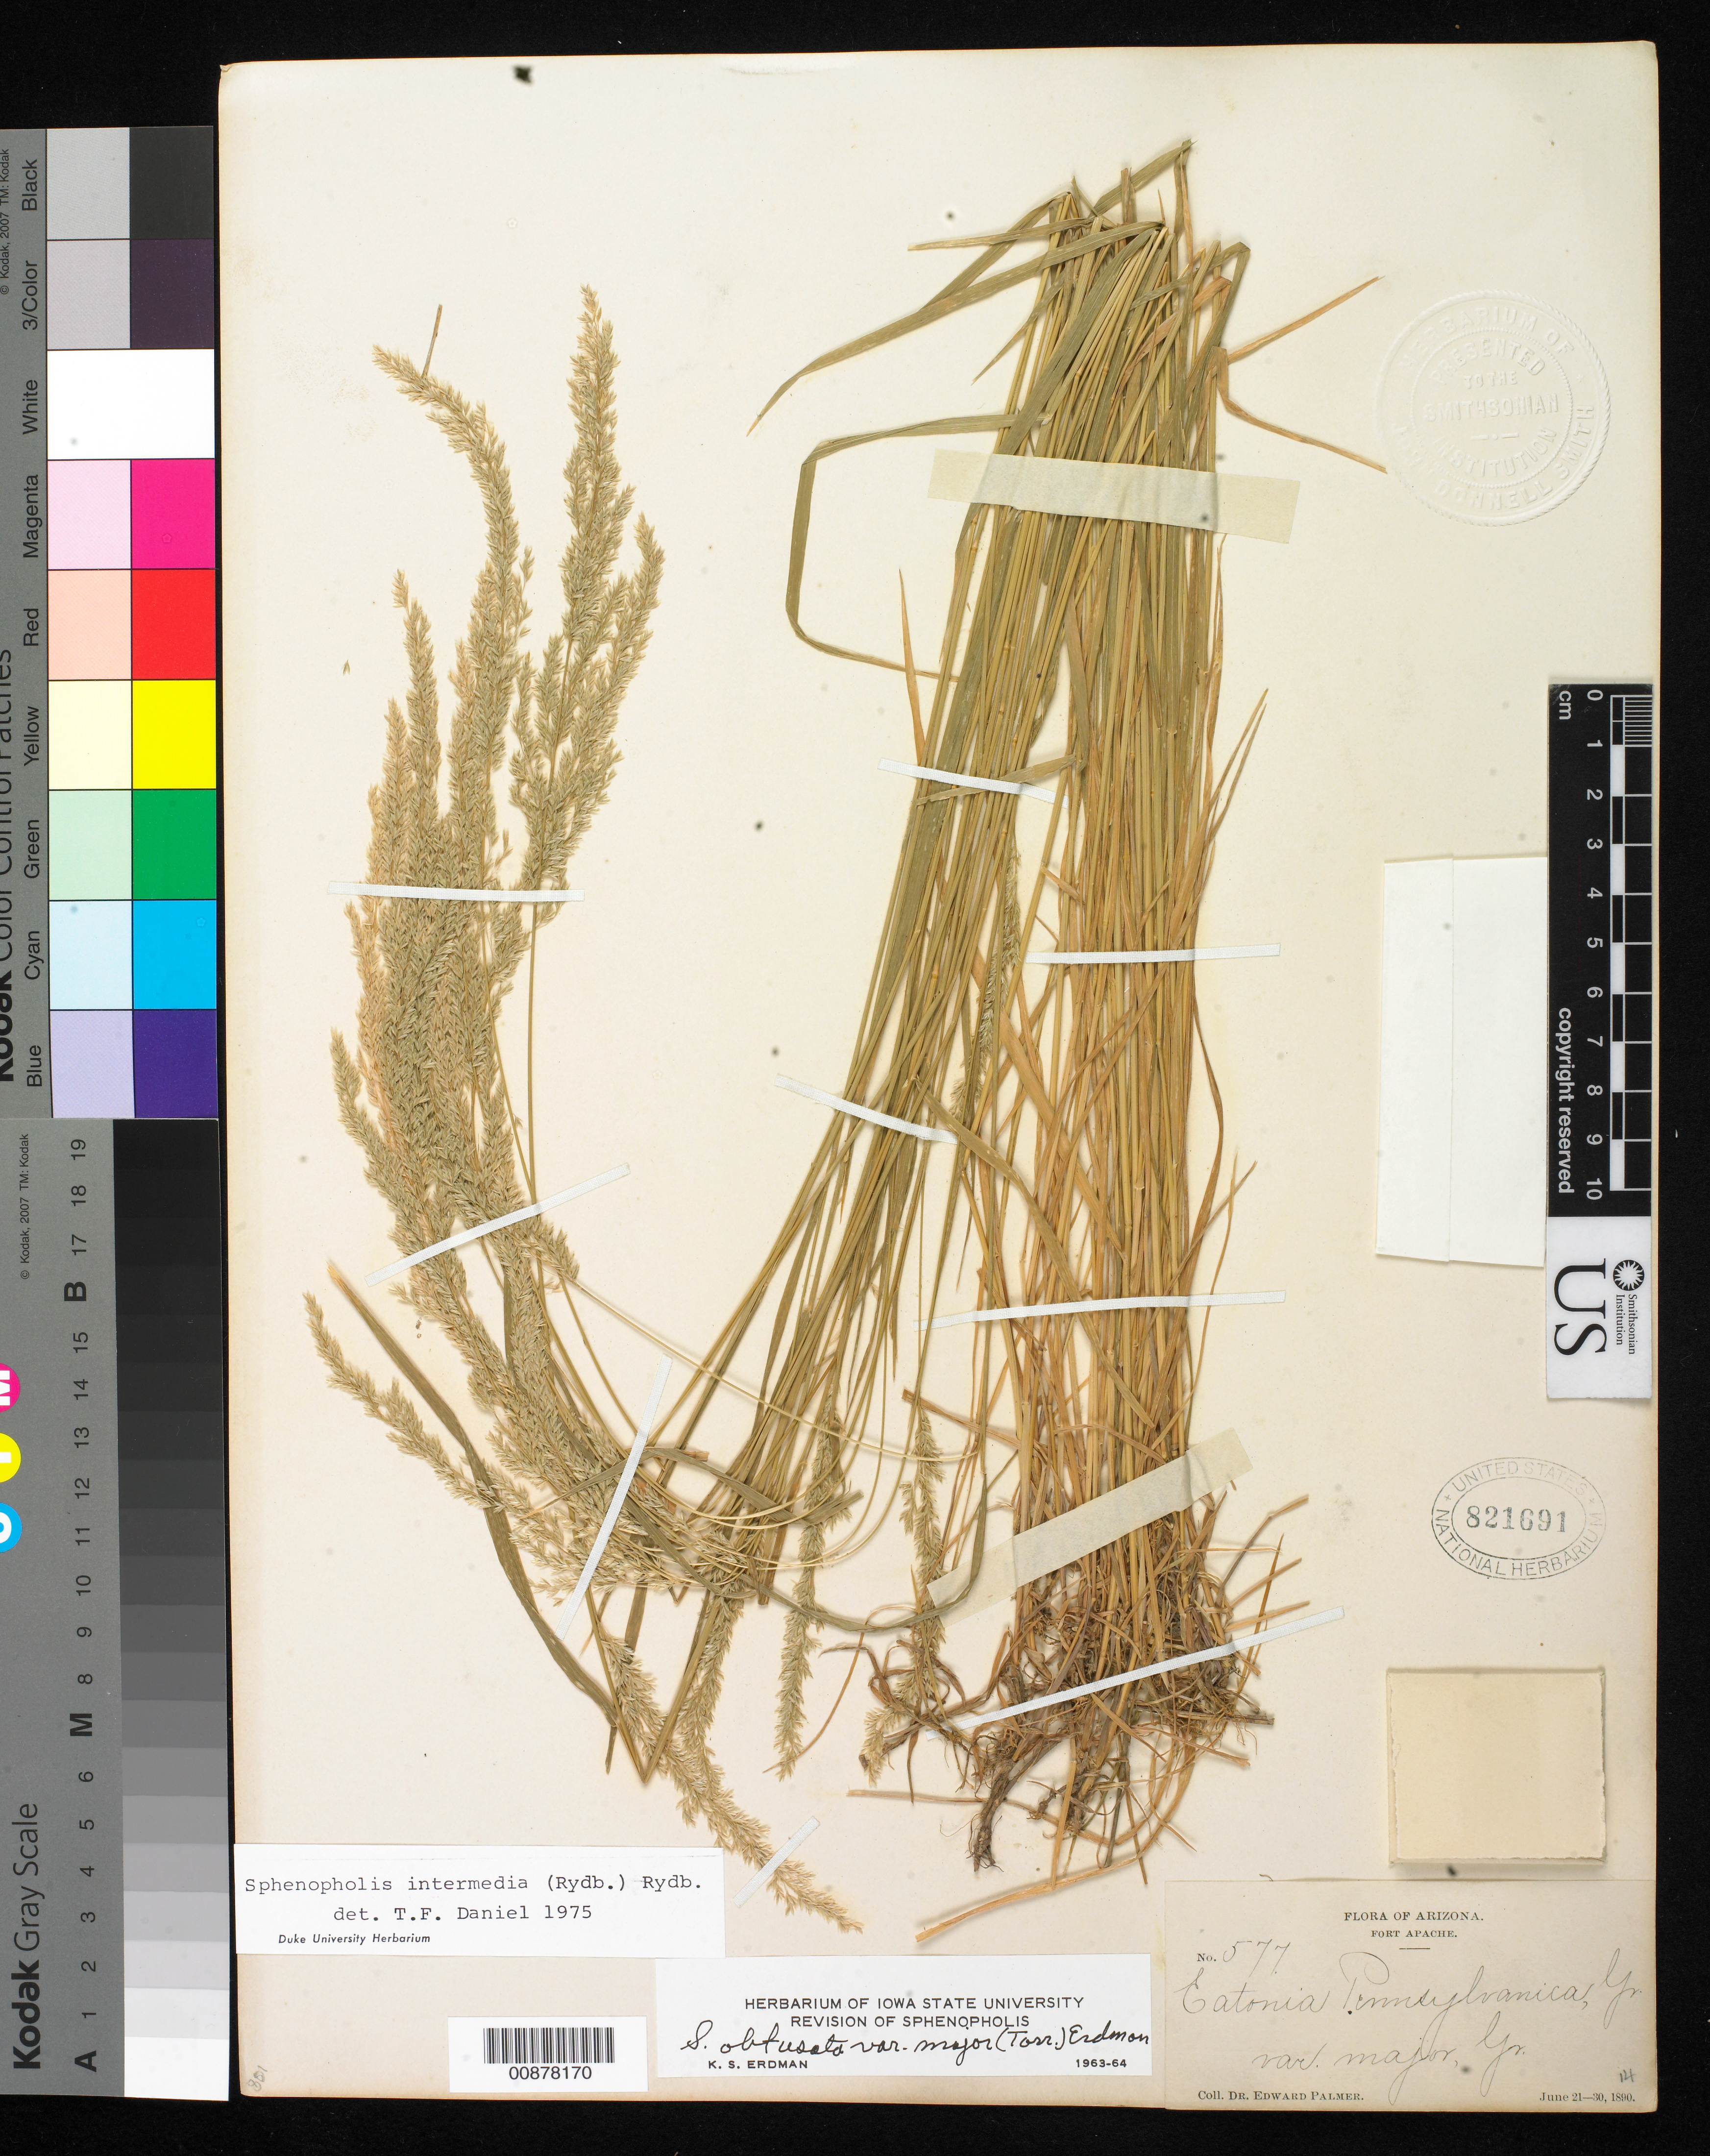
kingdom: Plantae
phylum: Tracheophyta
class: Liliopsida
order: Poales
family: Poaceae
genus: Sphenopholis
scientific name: Sphenopholis intermedia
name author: (Rydb.) Rydb.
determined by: Daniel, Thomas F.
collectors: E. Palmer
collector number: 577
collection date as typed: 21 Jun 1890 to 30 Jun 1890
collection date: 1890-06-21/1890-06-30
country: United States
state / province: Arizona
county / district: Navajo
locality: Fort Apache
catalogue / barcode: US 821691